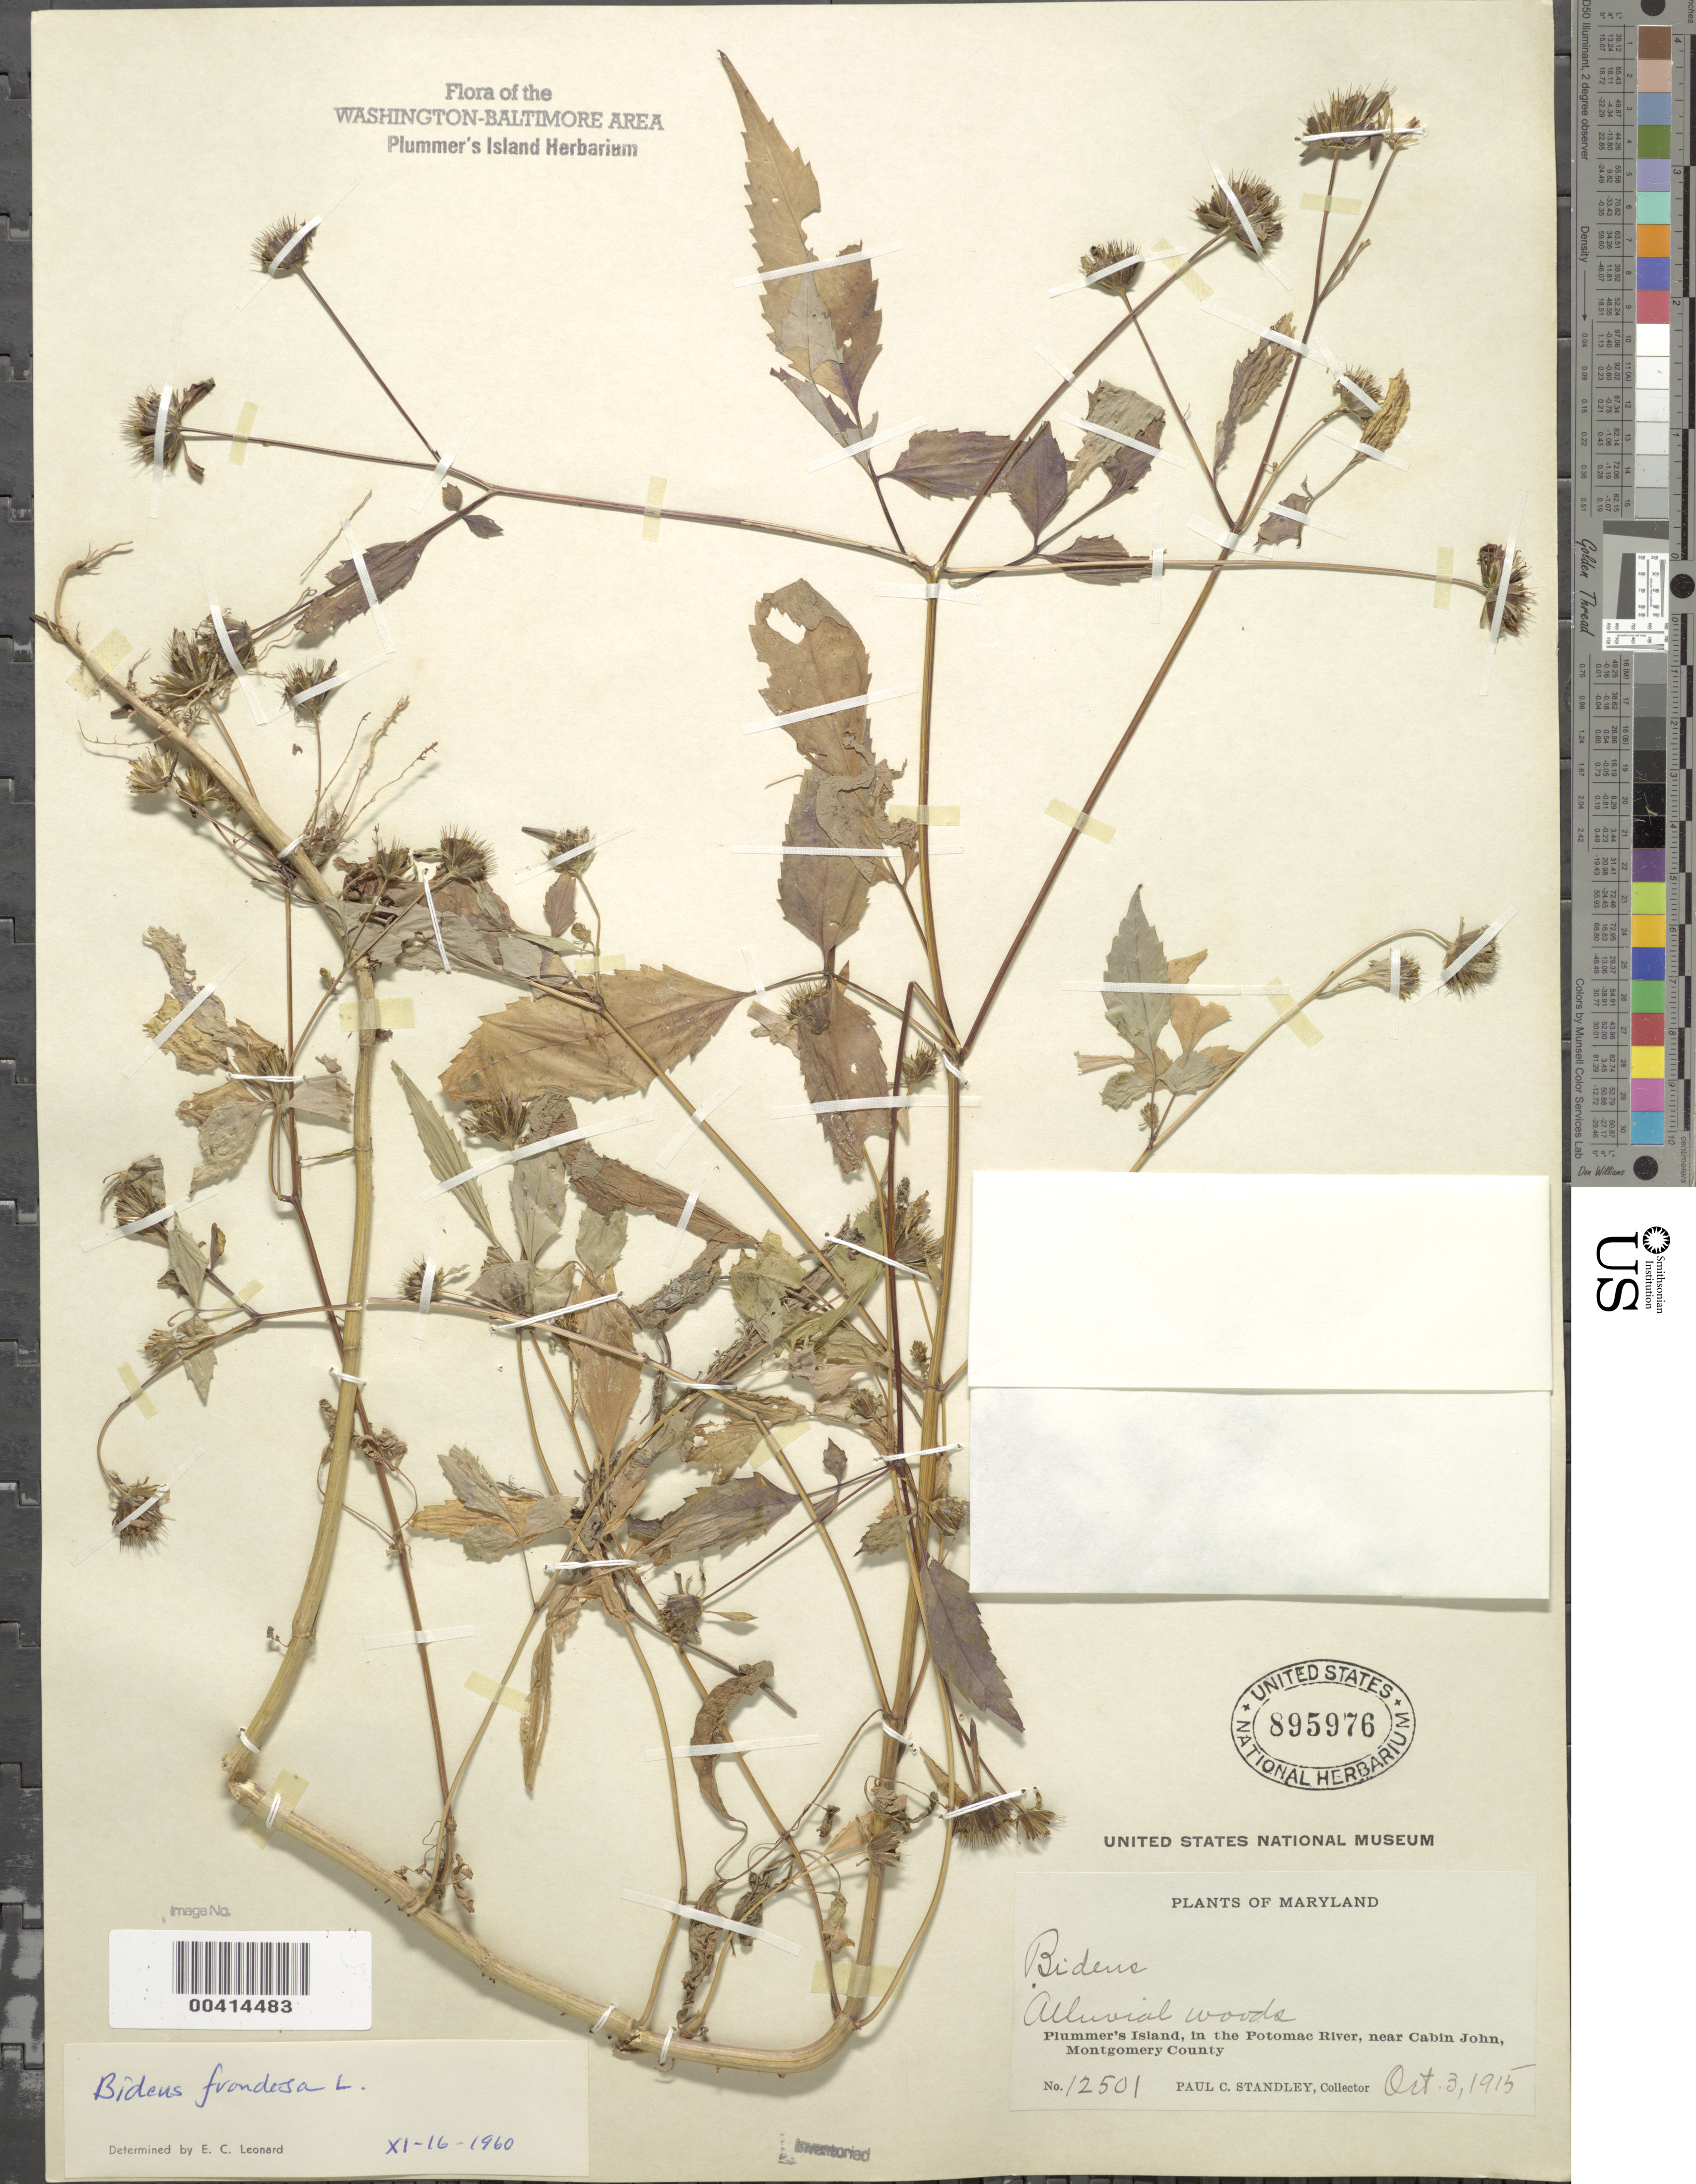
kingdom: Plantae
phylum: Tracheophyta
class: Magnoliopsida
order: Asterales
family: Asteraceae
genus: Bidens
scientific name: Bidens frondosa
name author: L.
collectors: P. C. Standley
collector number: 12501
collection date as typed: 03 Oct 1915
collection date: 1915-10-03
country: United States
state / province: Maryland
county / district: Montgomery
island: Plummers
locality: Plummer's Island C. & O. Canal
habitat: Alluvial woods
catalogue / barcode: US 895976